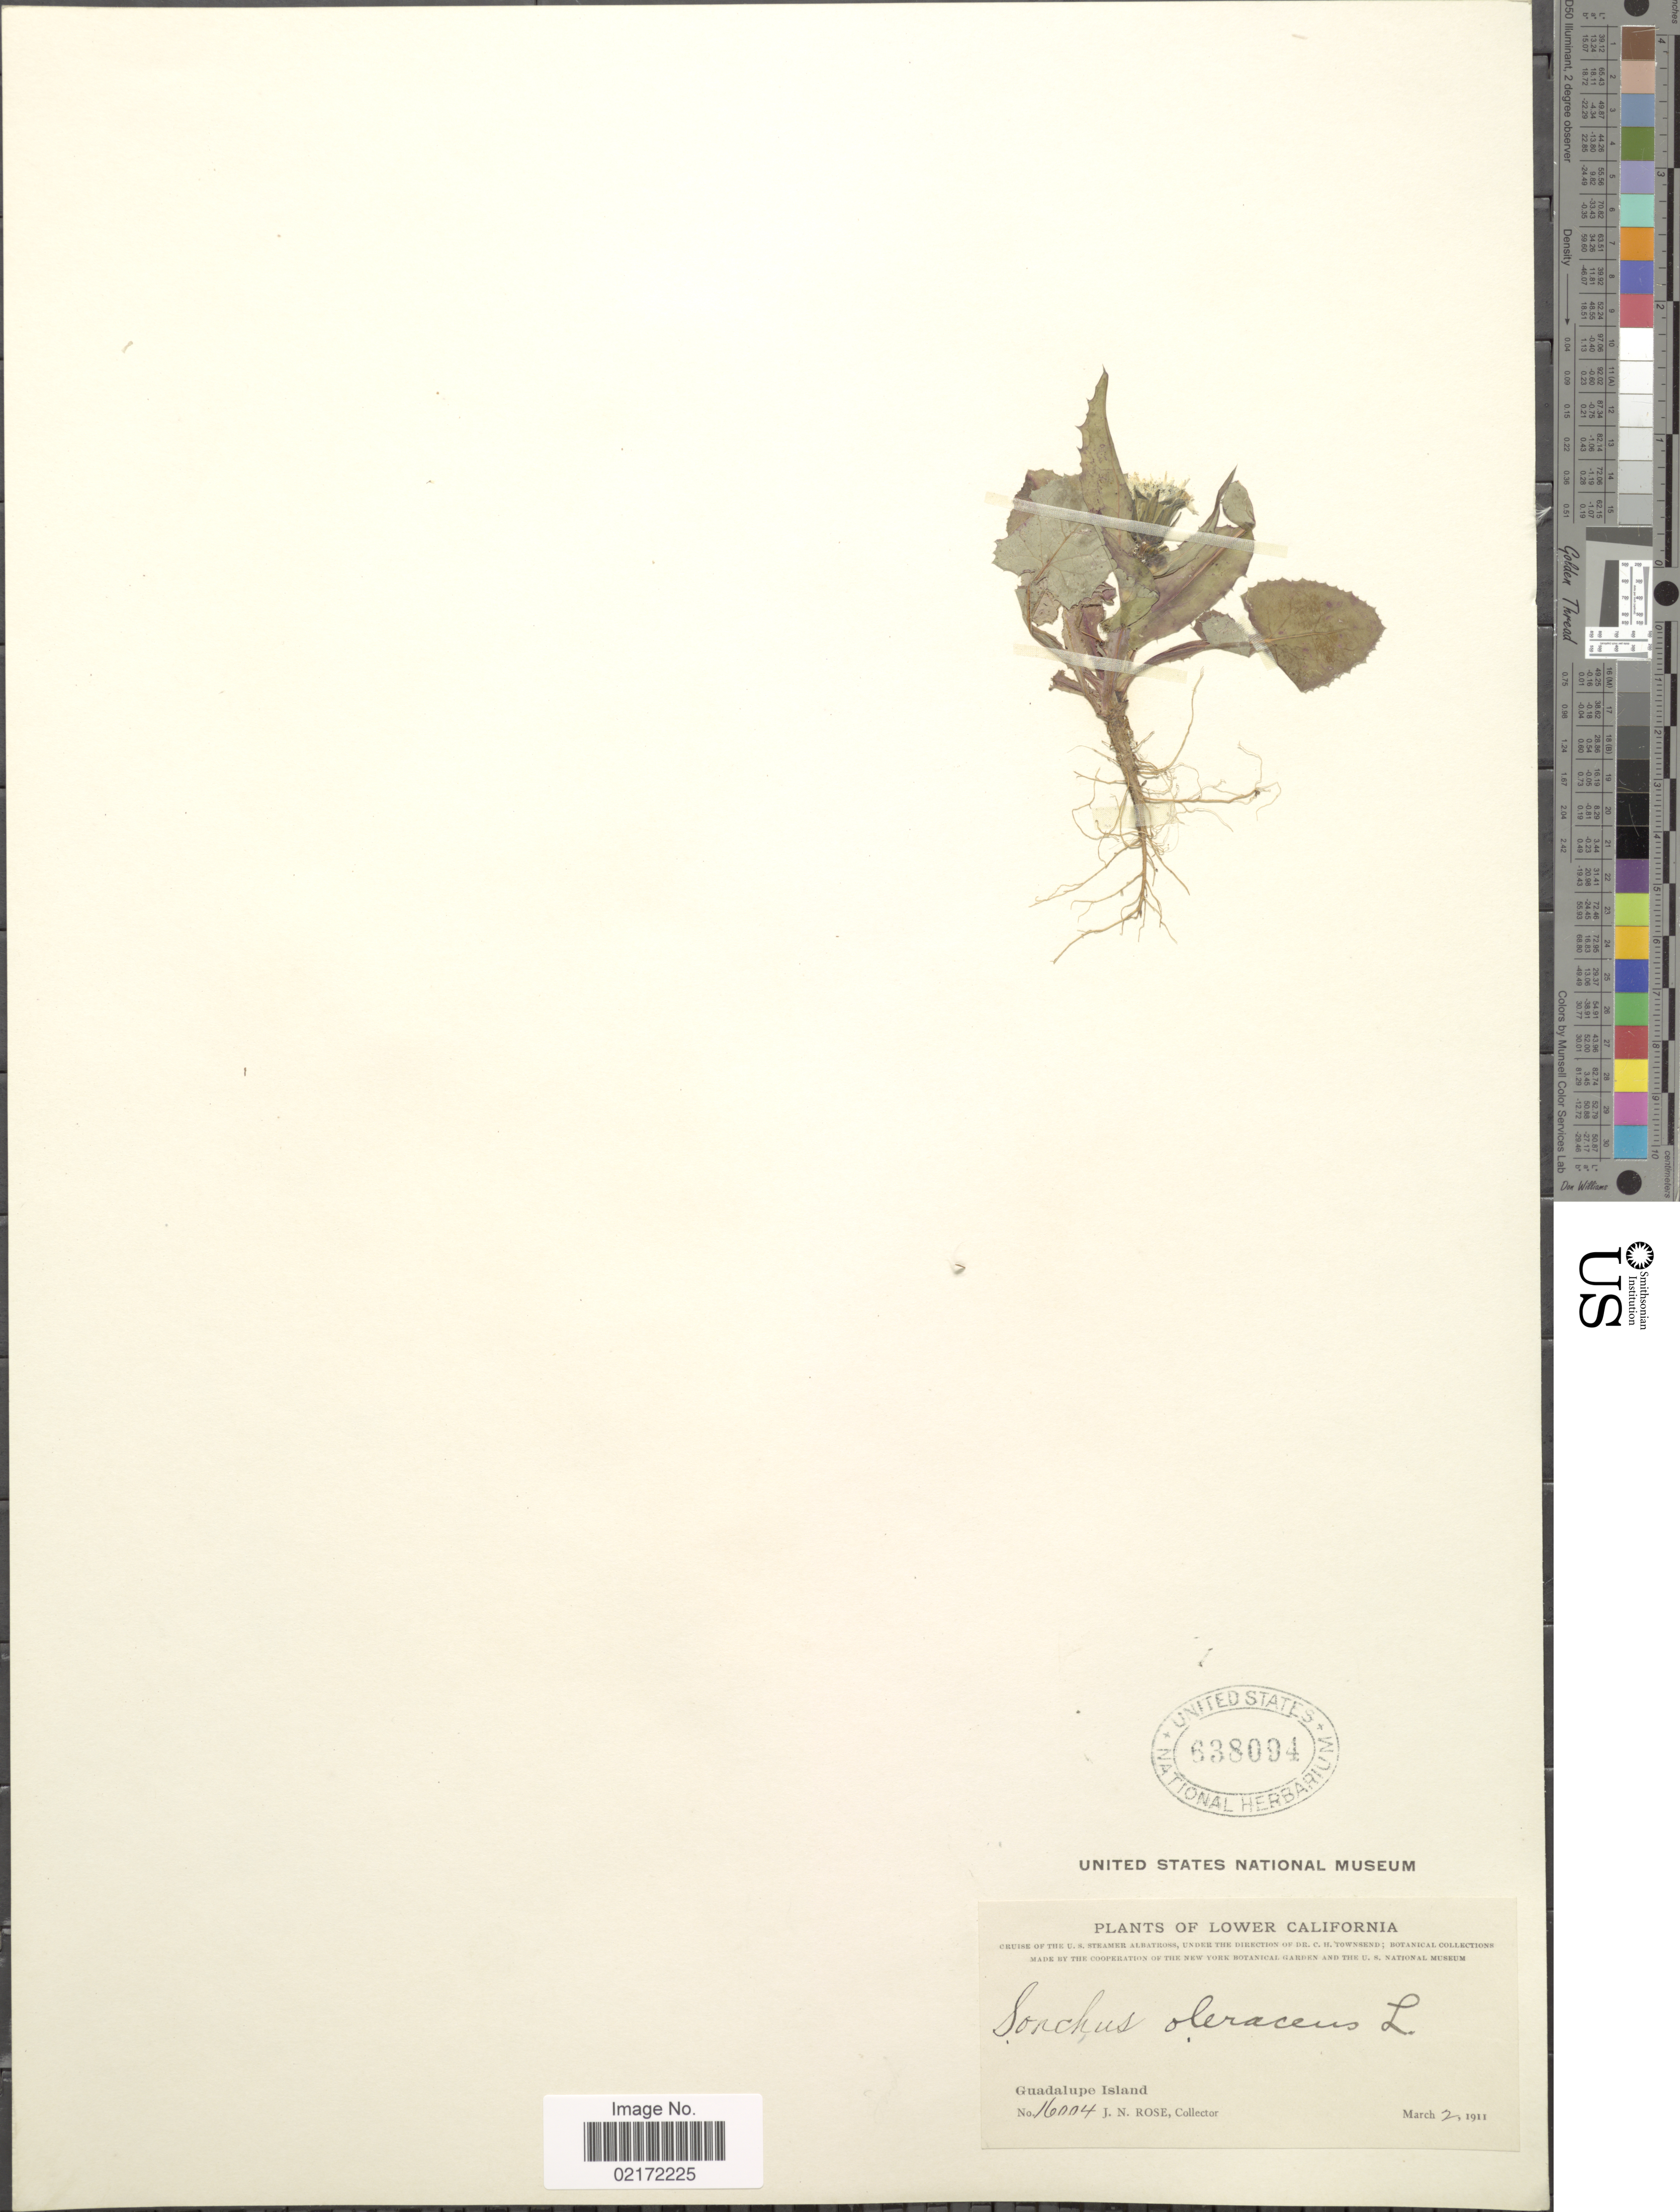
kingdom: Plantae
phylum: Tracheophyta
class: Magnoliopsida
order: Asterales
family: Asteraceae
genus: Sonchus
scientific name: Sonchus oleraceus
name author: L.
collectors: J. N. Rose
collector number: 16004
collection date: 1911-03-02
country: Mexico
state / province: Baja California Norte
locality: Lower California. Guadalupe island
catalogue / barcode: US 638094